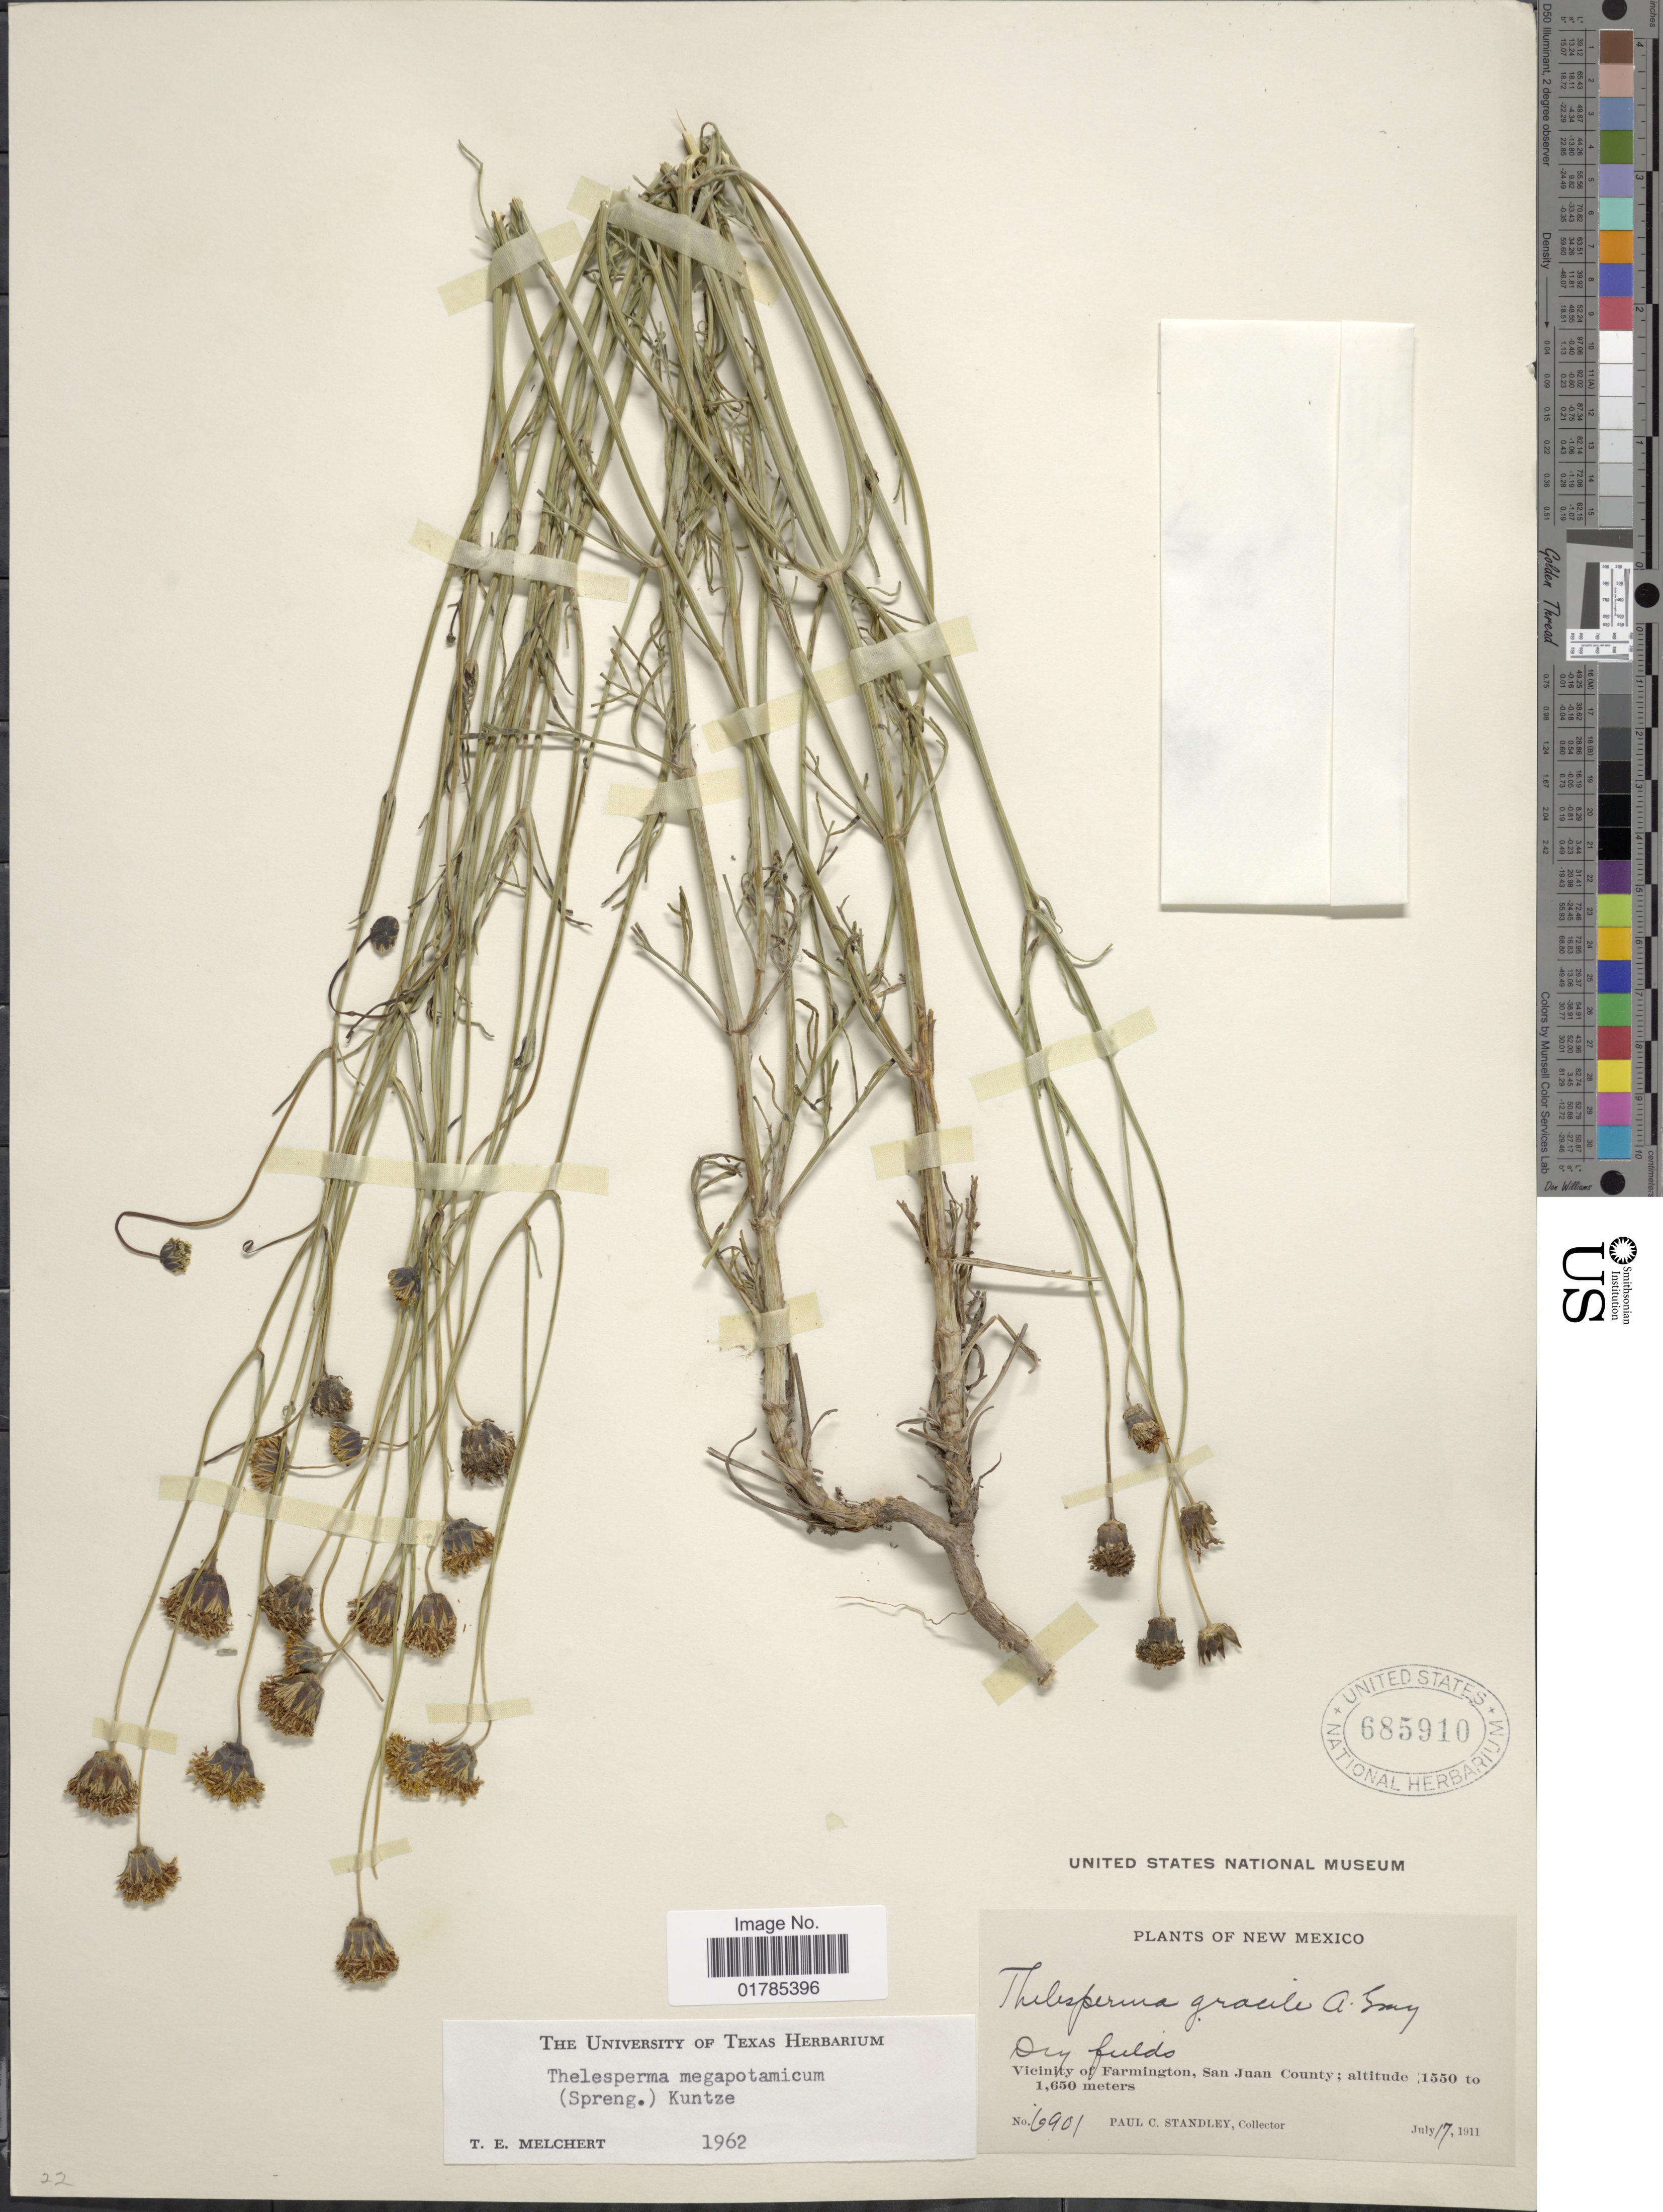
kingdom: Plantae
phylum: Tracheophyta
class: Magnoliopsida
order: Asterales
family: Asteraceae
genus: Thelesperma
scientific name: Thelesperma megapotamicum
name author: (Spreng.) Herter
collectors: P. C. Standley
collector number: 6901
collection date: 1911-07-17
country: United States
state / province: New Mexico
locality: Vicinity of Farmington, San Juan County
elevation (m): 1550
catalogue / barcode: US 685910